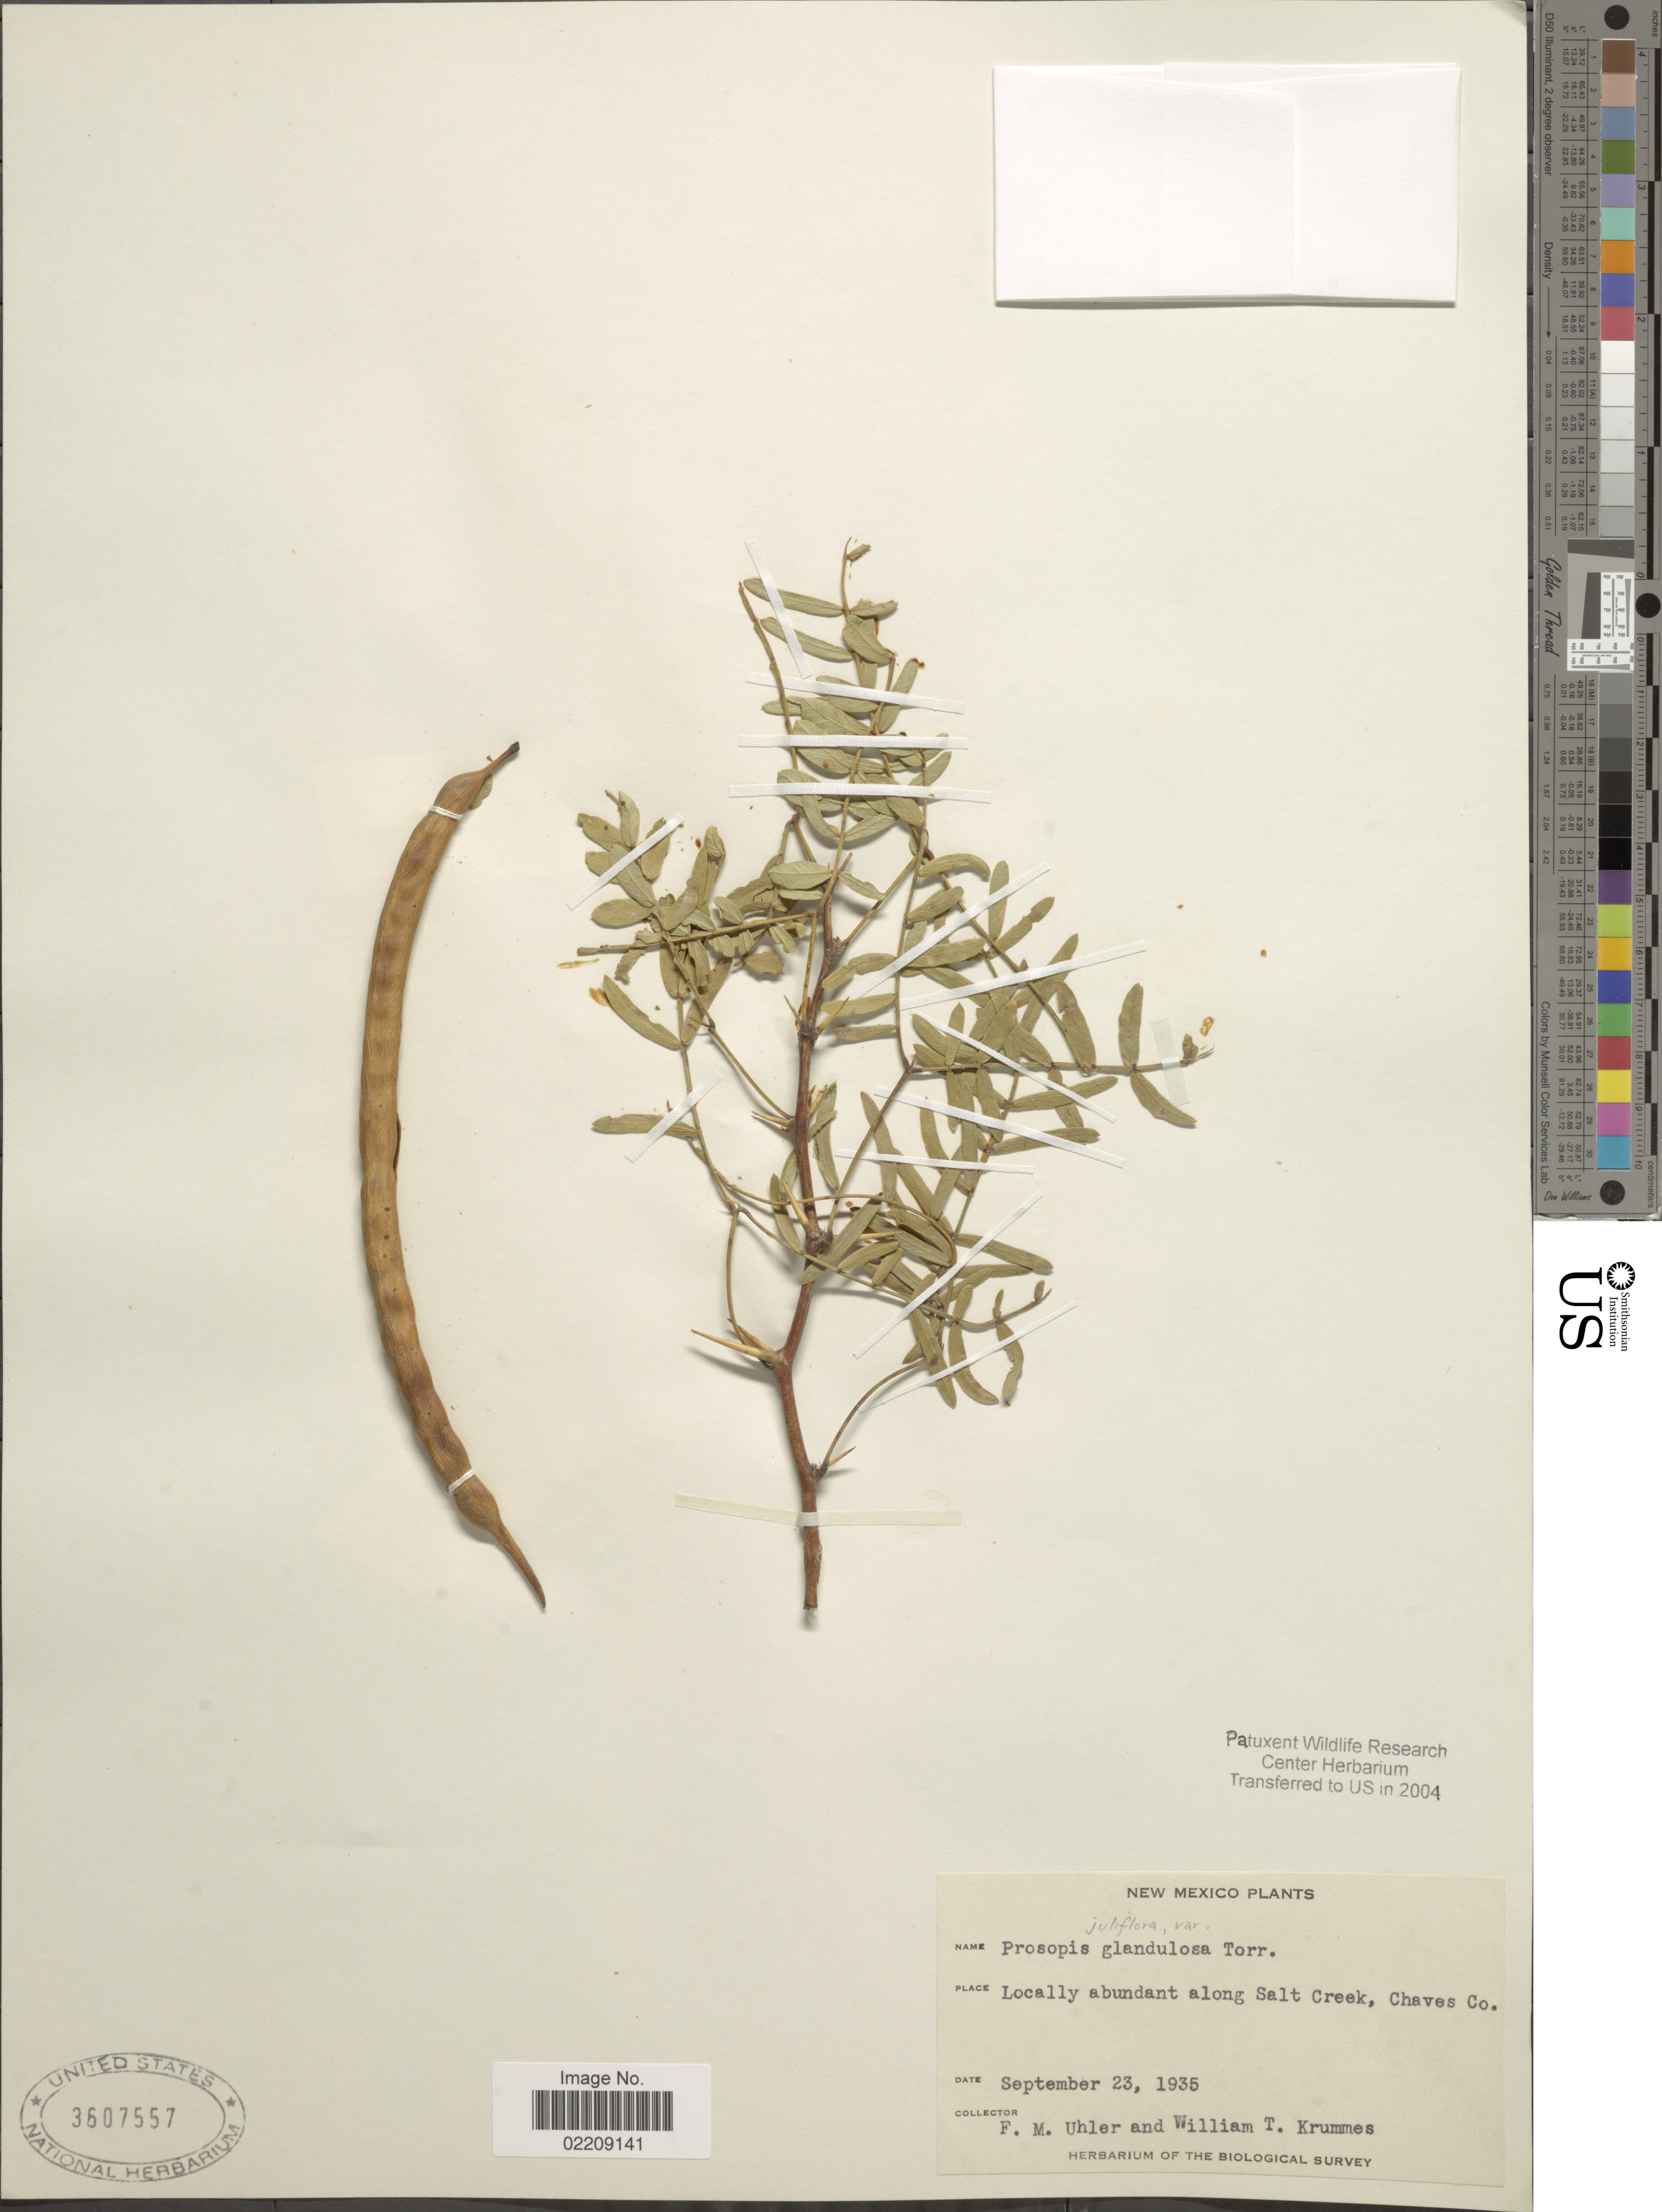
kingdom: Plantae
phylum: Tracheophyta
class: Magnoliopsida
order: Fabales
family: Fabaceae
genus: Neltuma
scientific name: Neltuma glandulosa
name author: (Torr.) Britton & Rose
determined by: Strong, Mark T., (BOT), Smithsonian Institution - National Museum of Natural History (UNITED STATES)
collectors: F. M. Uhler & W. Krummes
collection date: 1935-09-23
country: United States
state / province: New Mexico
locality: Locally abundant along Salt Creek, Chaves Co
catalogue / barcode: US 3607557